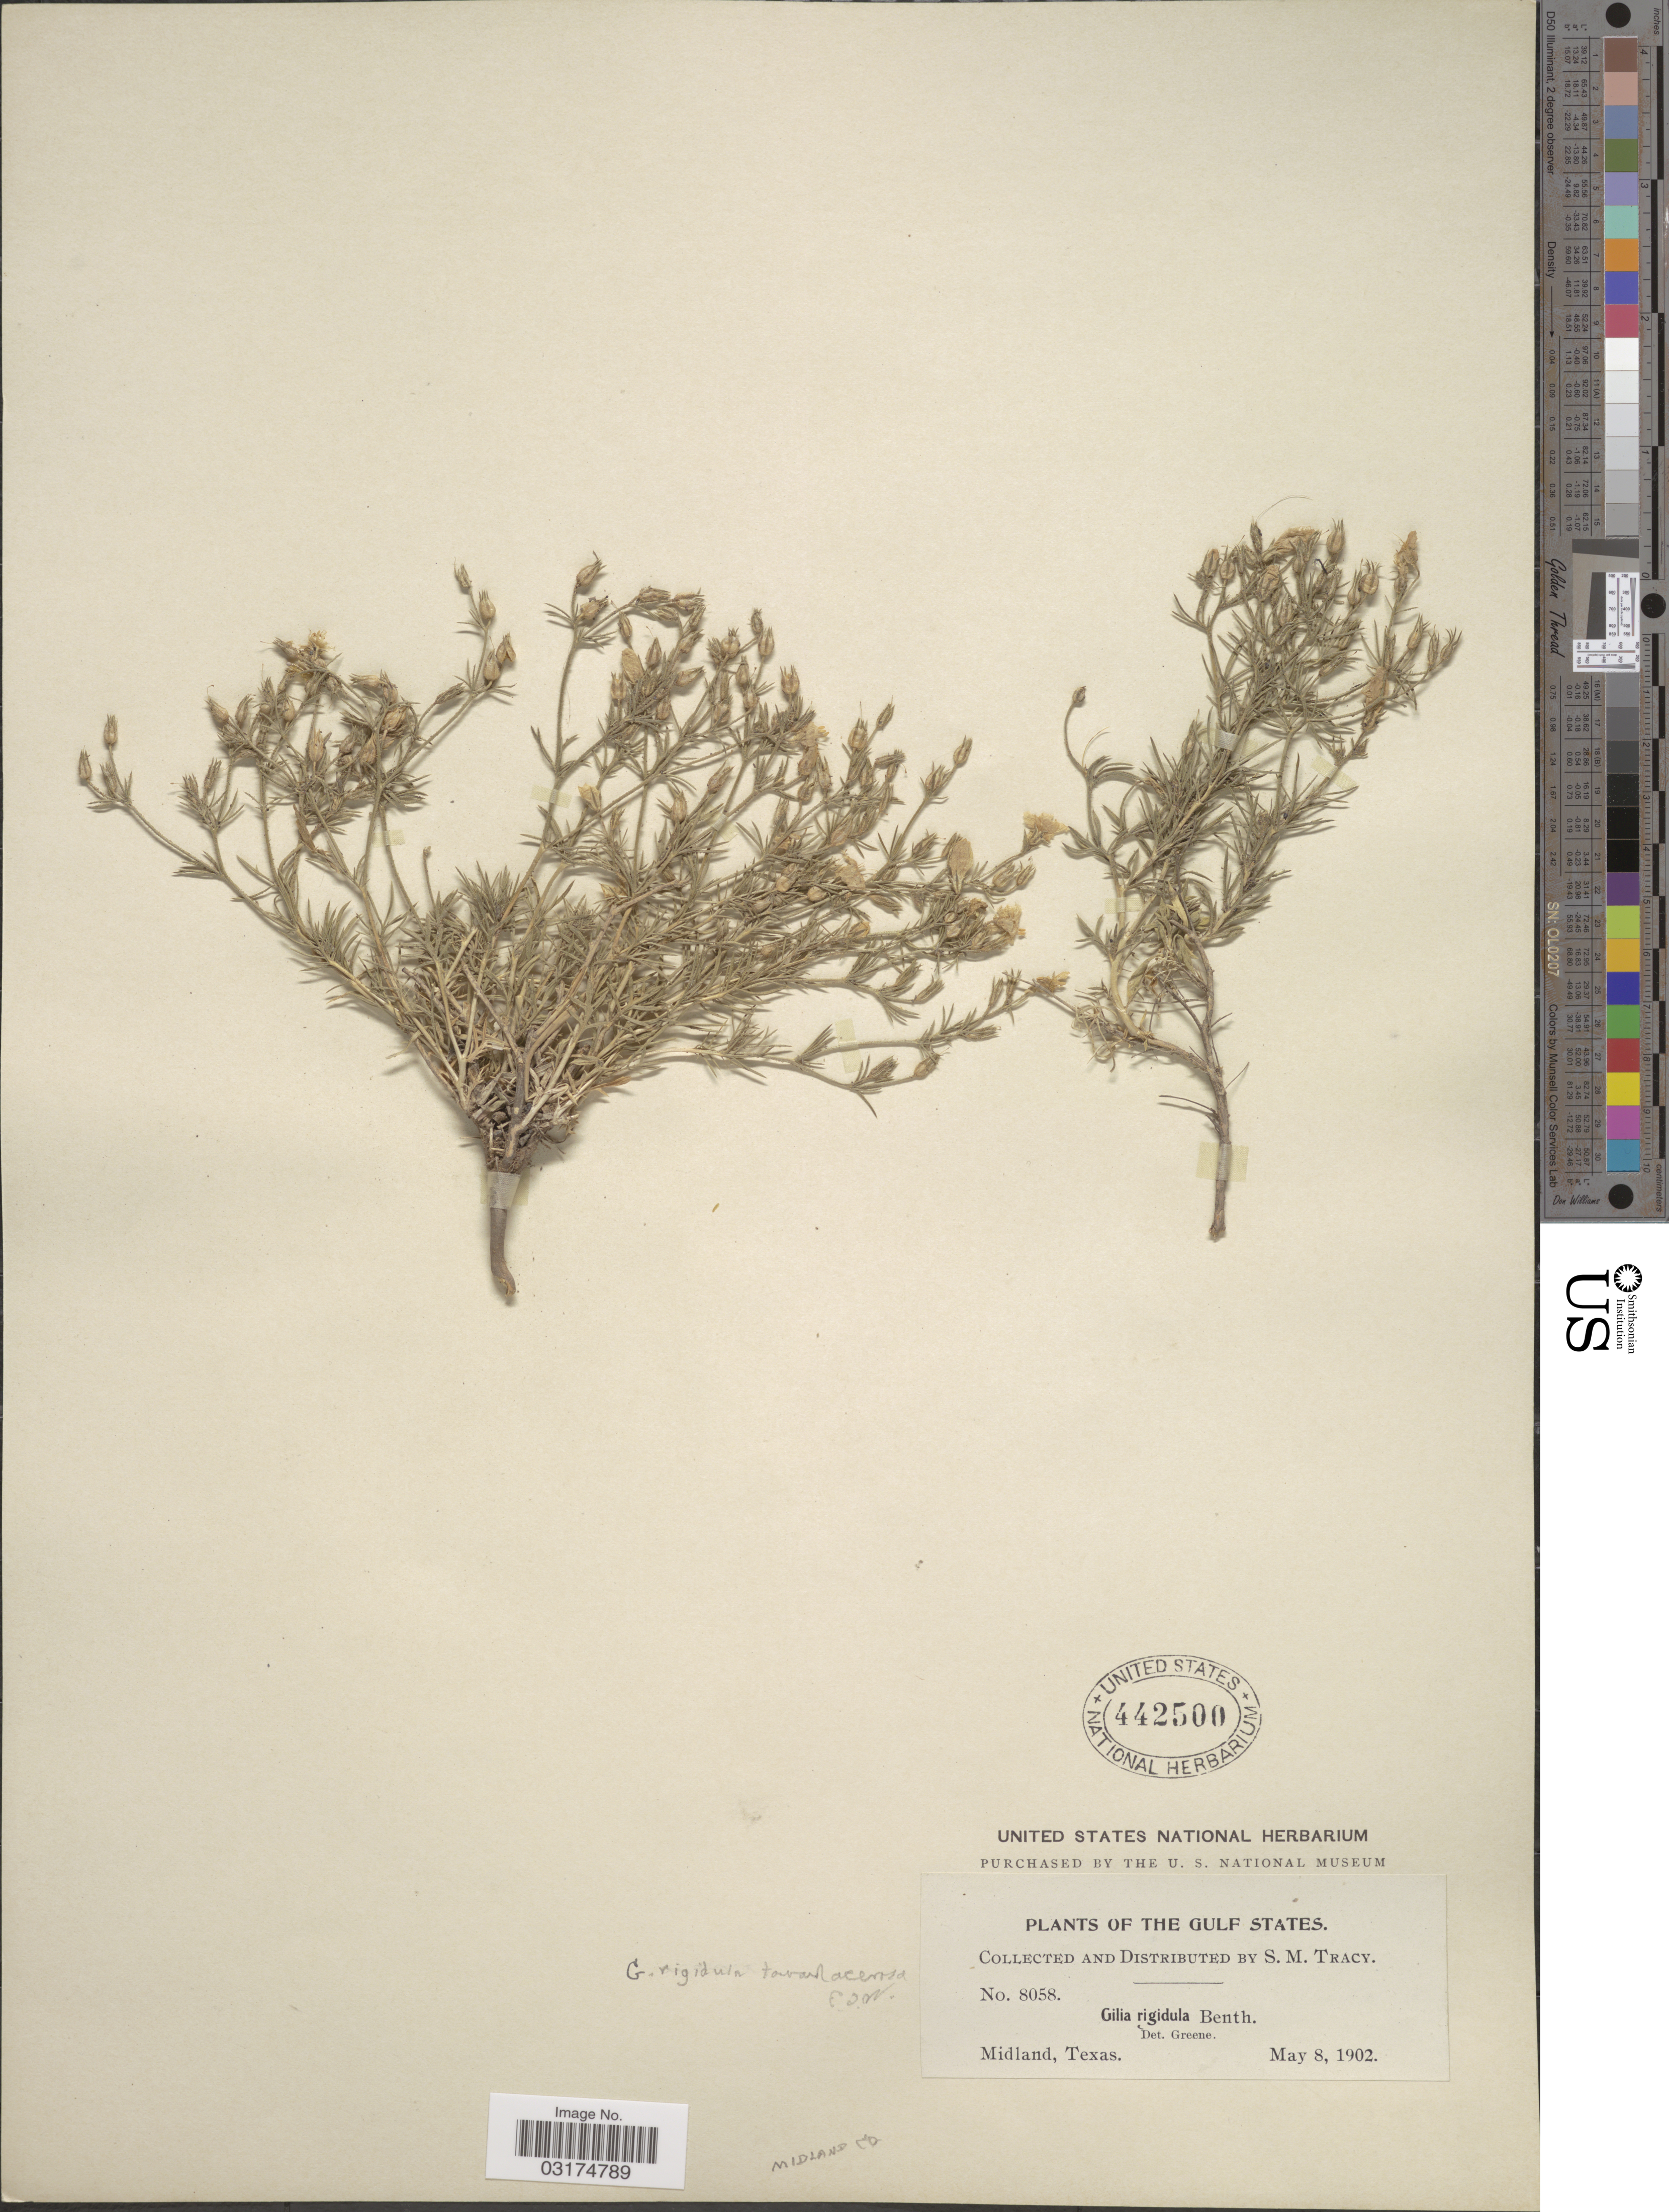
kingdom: Plantae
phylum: Tracheophyta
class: Magnoliopsida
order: Ericales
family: Polemoniaceae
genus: Giliastrum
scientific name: Giliastrum acerosum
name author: (A. Gray) Rydb.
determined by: Strong, Mark T., (BOT), Smithsonian Institution - National Museum of Natural History (UNITED STATES)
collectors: S. M. Tracy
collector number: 8058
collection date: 1902-05-08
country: United States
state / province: Texas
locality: The Gulf States. Midland. Midland Co.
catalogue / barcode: US 442500